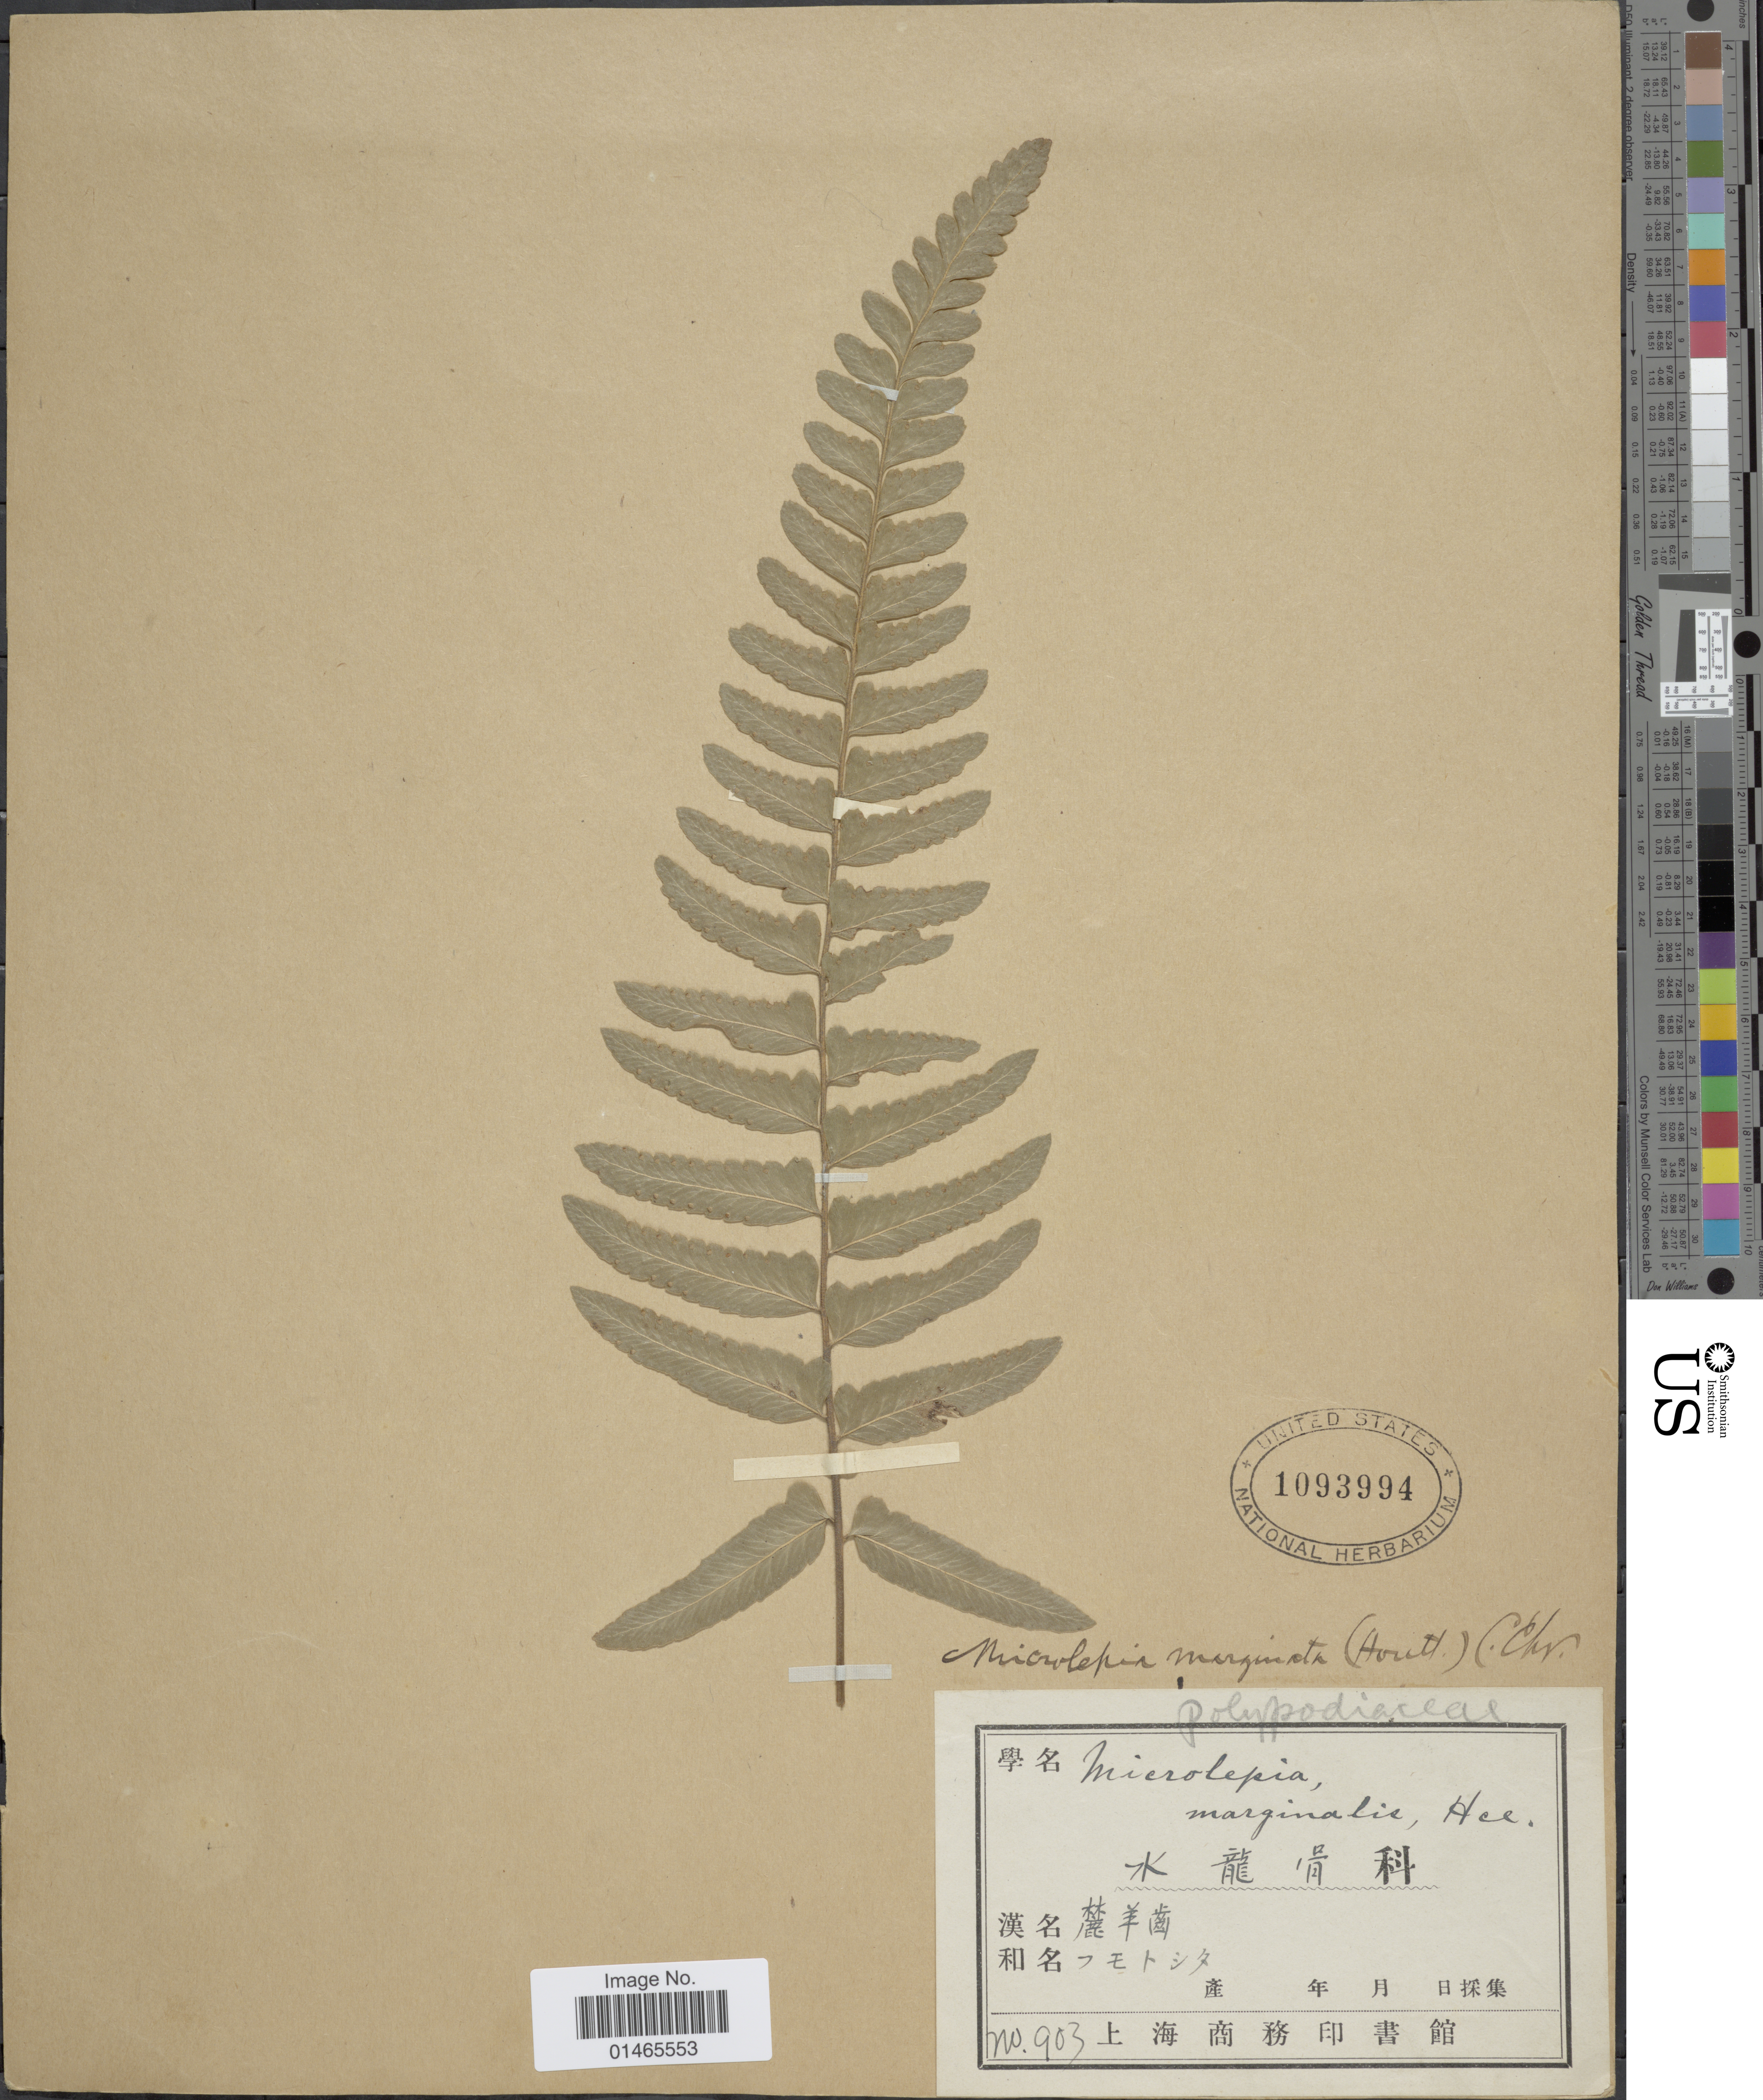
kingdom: Plantae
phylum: Tracheophyta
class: Polypodiopsida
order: Polypodiales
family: Dennstaedtiaceae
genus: Microlepia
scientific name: Microlepia marginata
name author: (Houtt.) C. Chr.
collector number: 903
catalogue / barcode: US 1093994